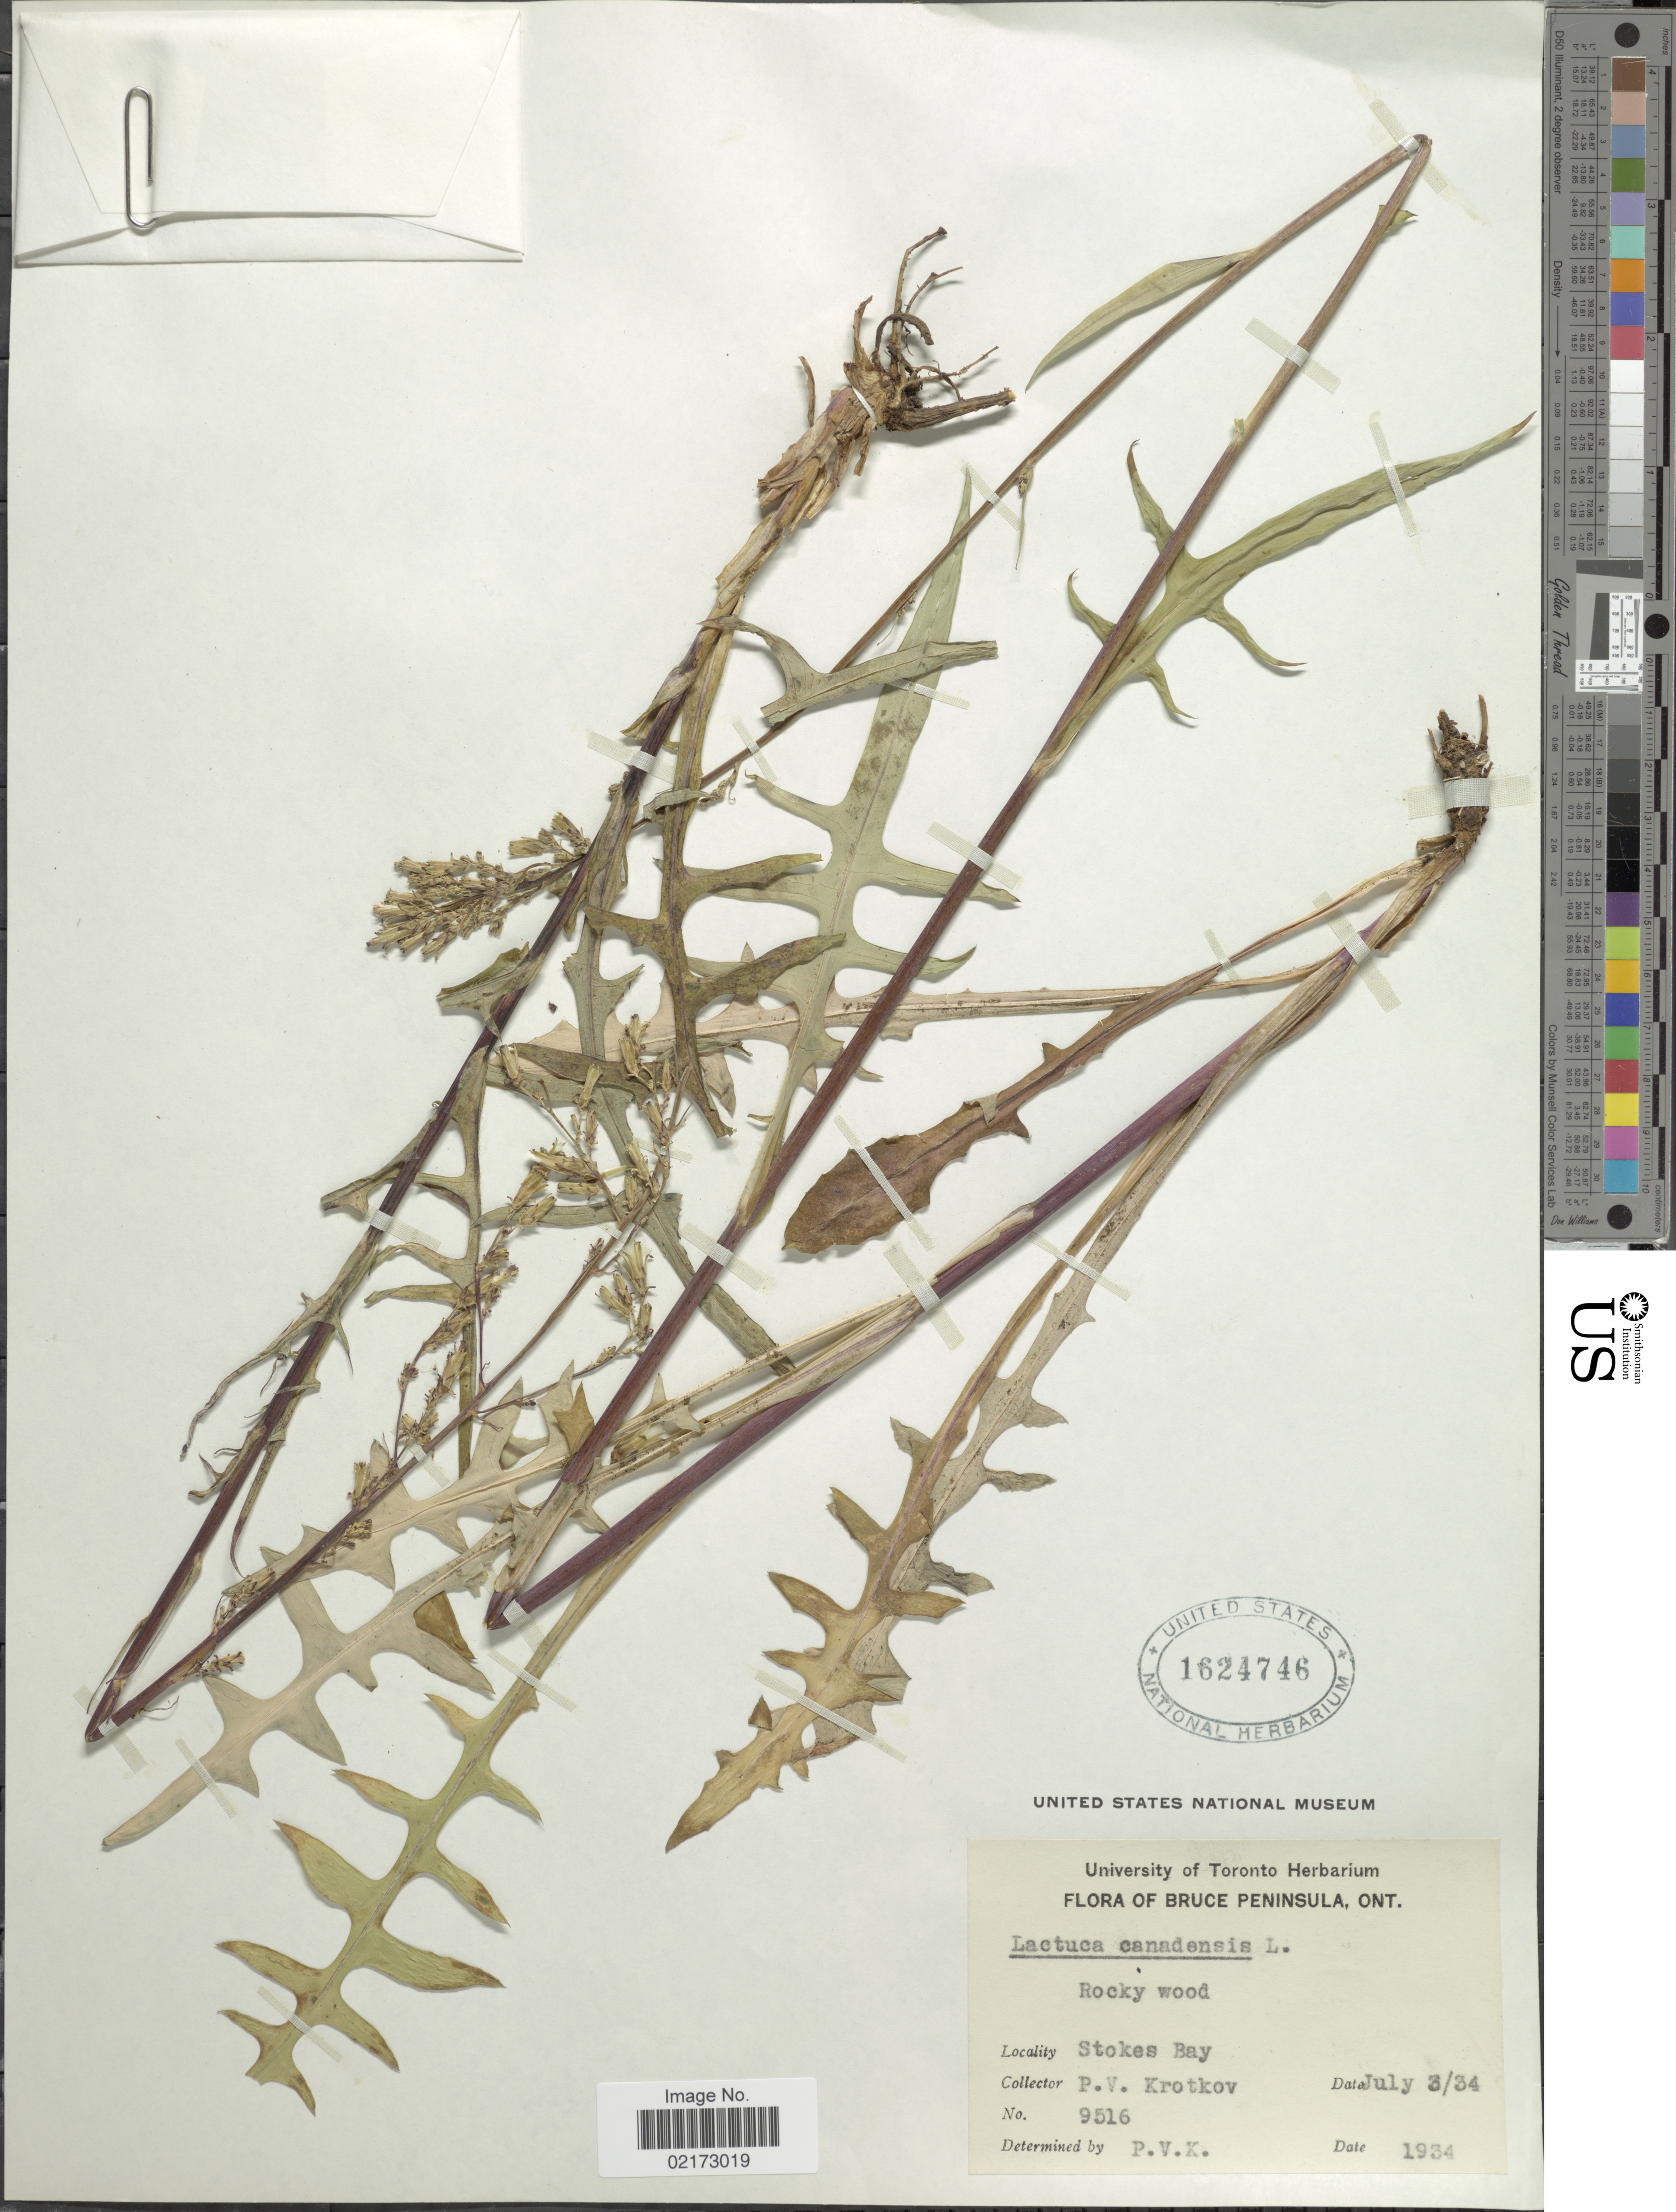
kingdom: Plantae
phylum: Tracheophyta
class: Magnoliopsida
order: Asterales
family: Asteraceae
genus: Lactuca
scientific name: Lactuca canadensis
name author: L.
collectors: P. V. Krotkov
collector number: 9516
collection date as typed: Transcribed d/m/y: 3/7/34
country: Canada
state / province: Ontario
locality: Bruce Peninsula, Stokes Bay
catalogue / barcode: US 1624746